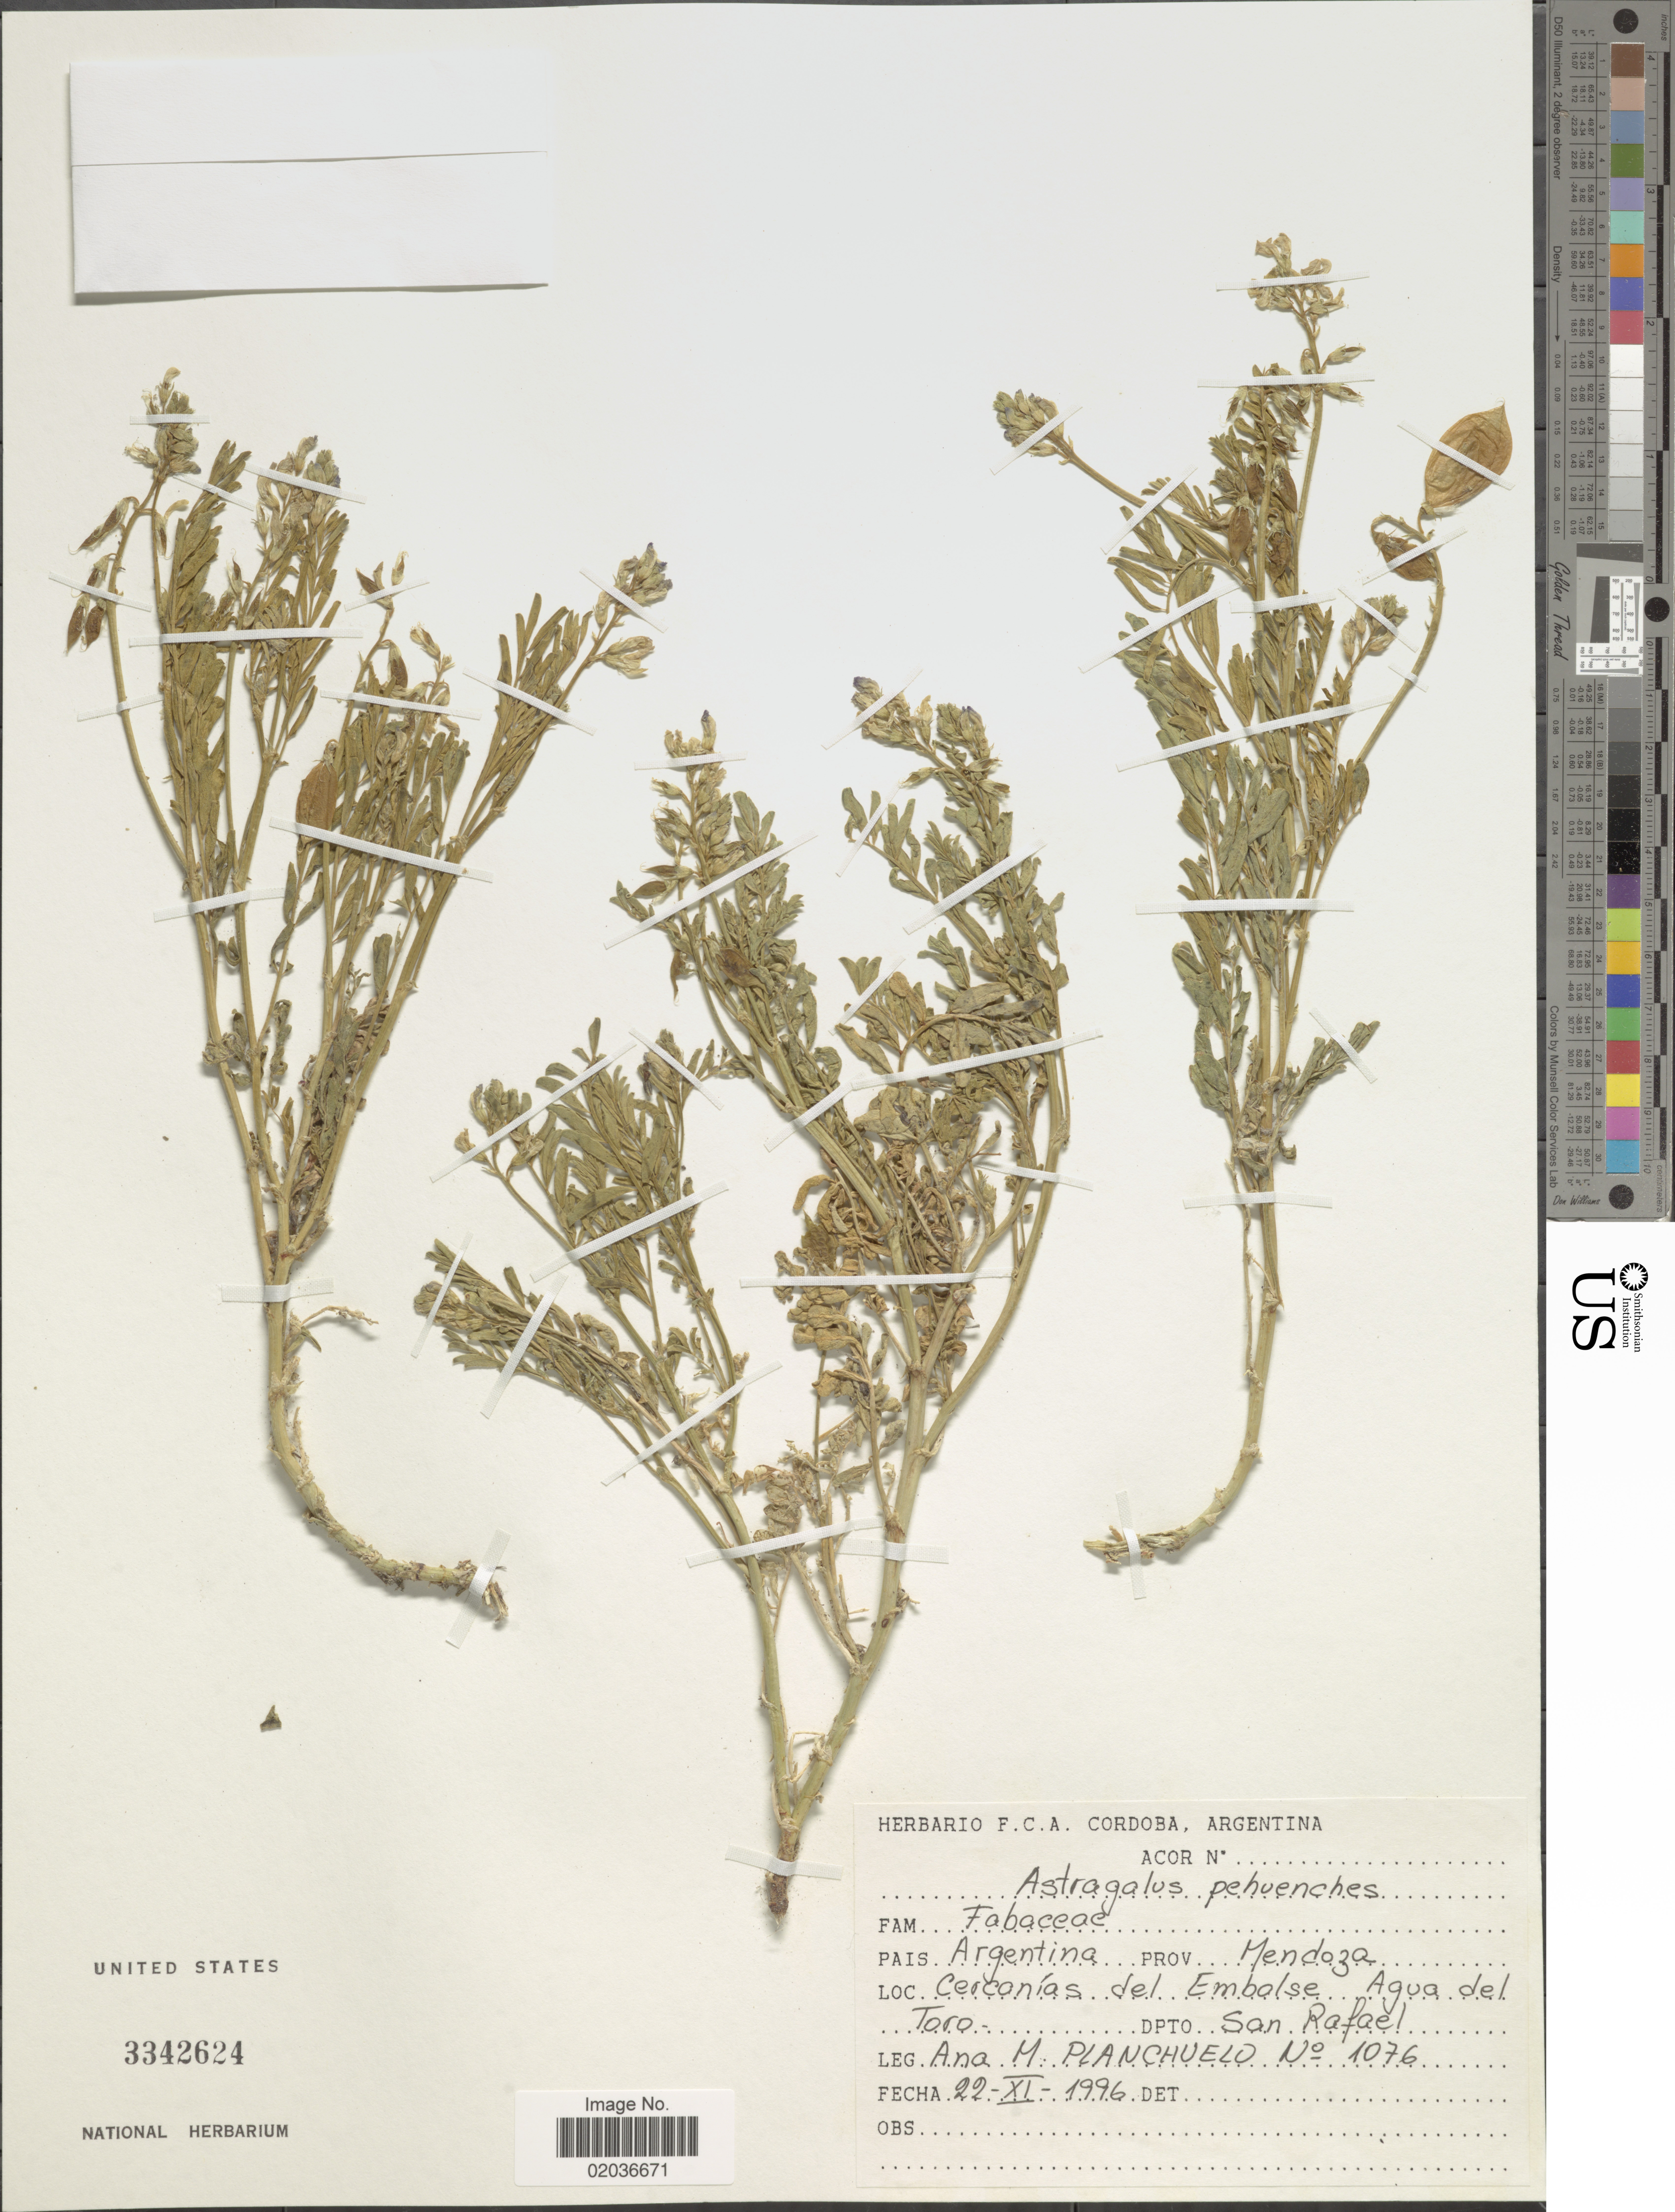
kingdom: Plantae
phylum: Tracheophyta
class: Magnoliopsida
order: Fabales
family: Fabaceae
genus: Astragalus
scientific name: Astragalus pehuenches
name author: Niederl.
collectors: A. M. Planchuelo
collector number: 1076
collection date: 1996-11-22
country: Argentina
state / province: Mendoza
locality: Prov. Mendoza. Cercanías del Embolse Agua del Toro. Dpto. San Rafael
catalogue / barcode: US 3342624